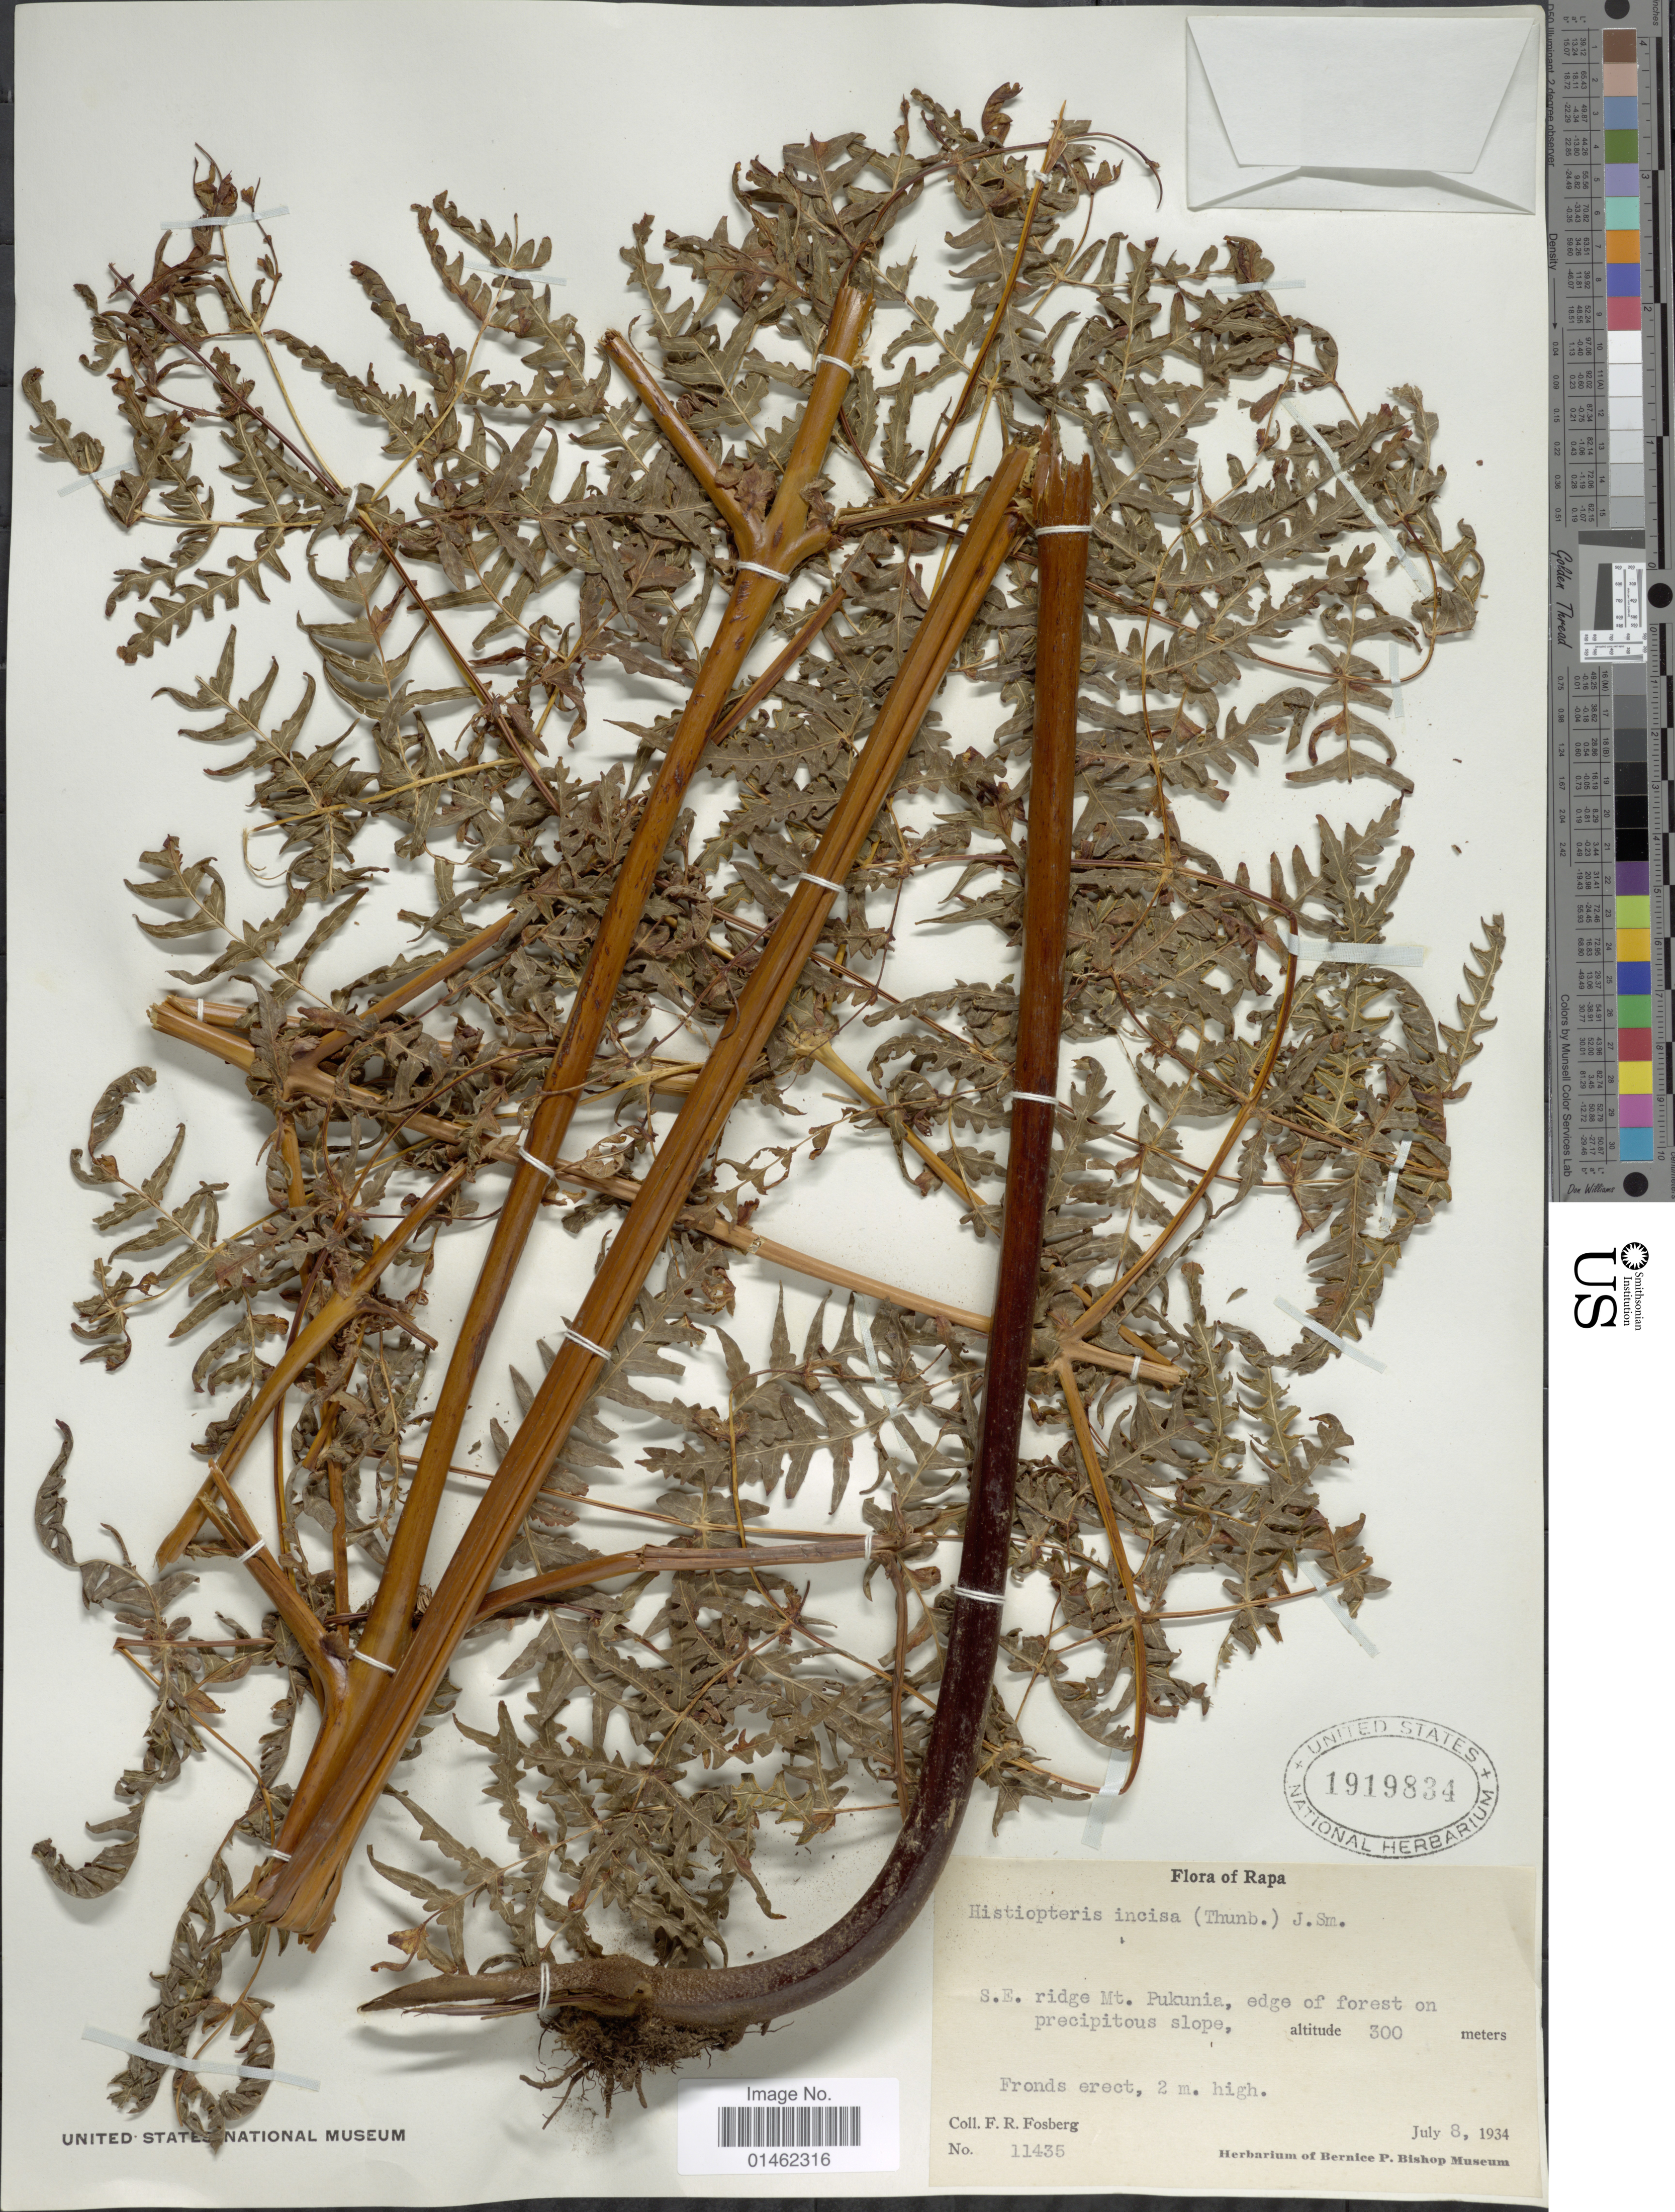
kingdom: Plantae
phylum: Tracheophyta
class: Polypodiopsida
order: Polypodiales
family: Dennstaedtiaceae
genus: Histiopteris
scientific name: Histiopteris incisa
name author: (Thunb.) J. Sm.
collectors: F. R. Fosberg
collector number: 11435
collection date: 1934-07-08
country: French Polynesia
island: Rapa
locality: Rapa, S.E. ridge Mt Pukunia,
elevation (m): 300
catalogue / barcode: US 1919834